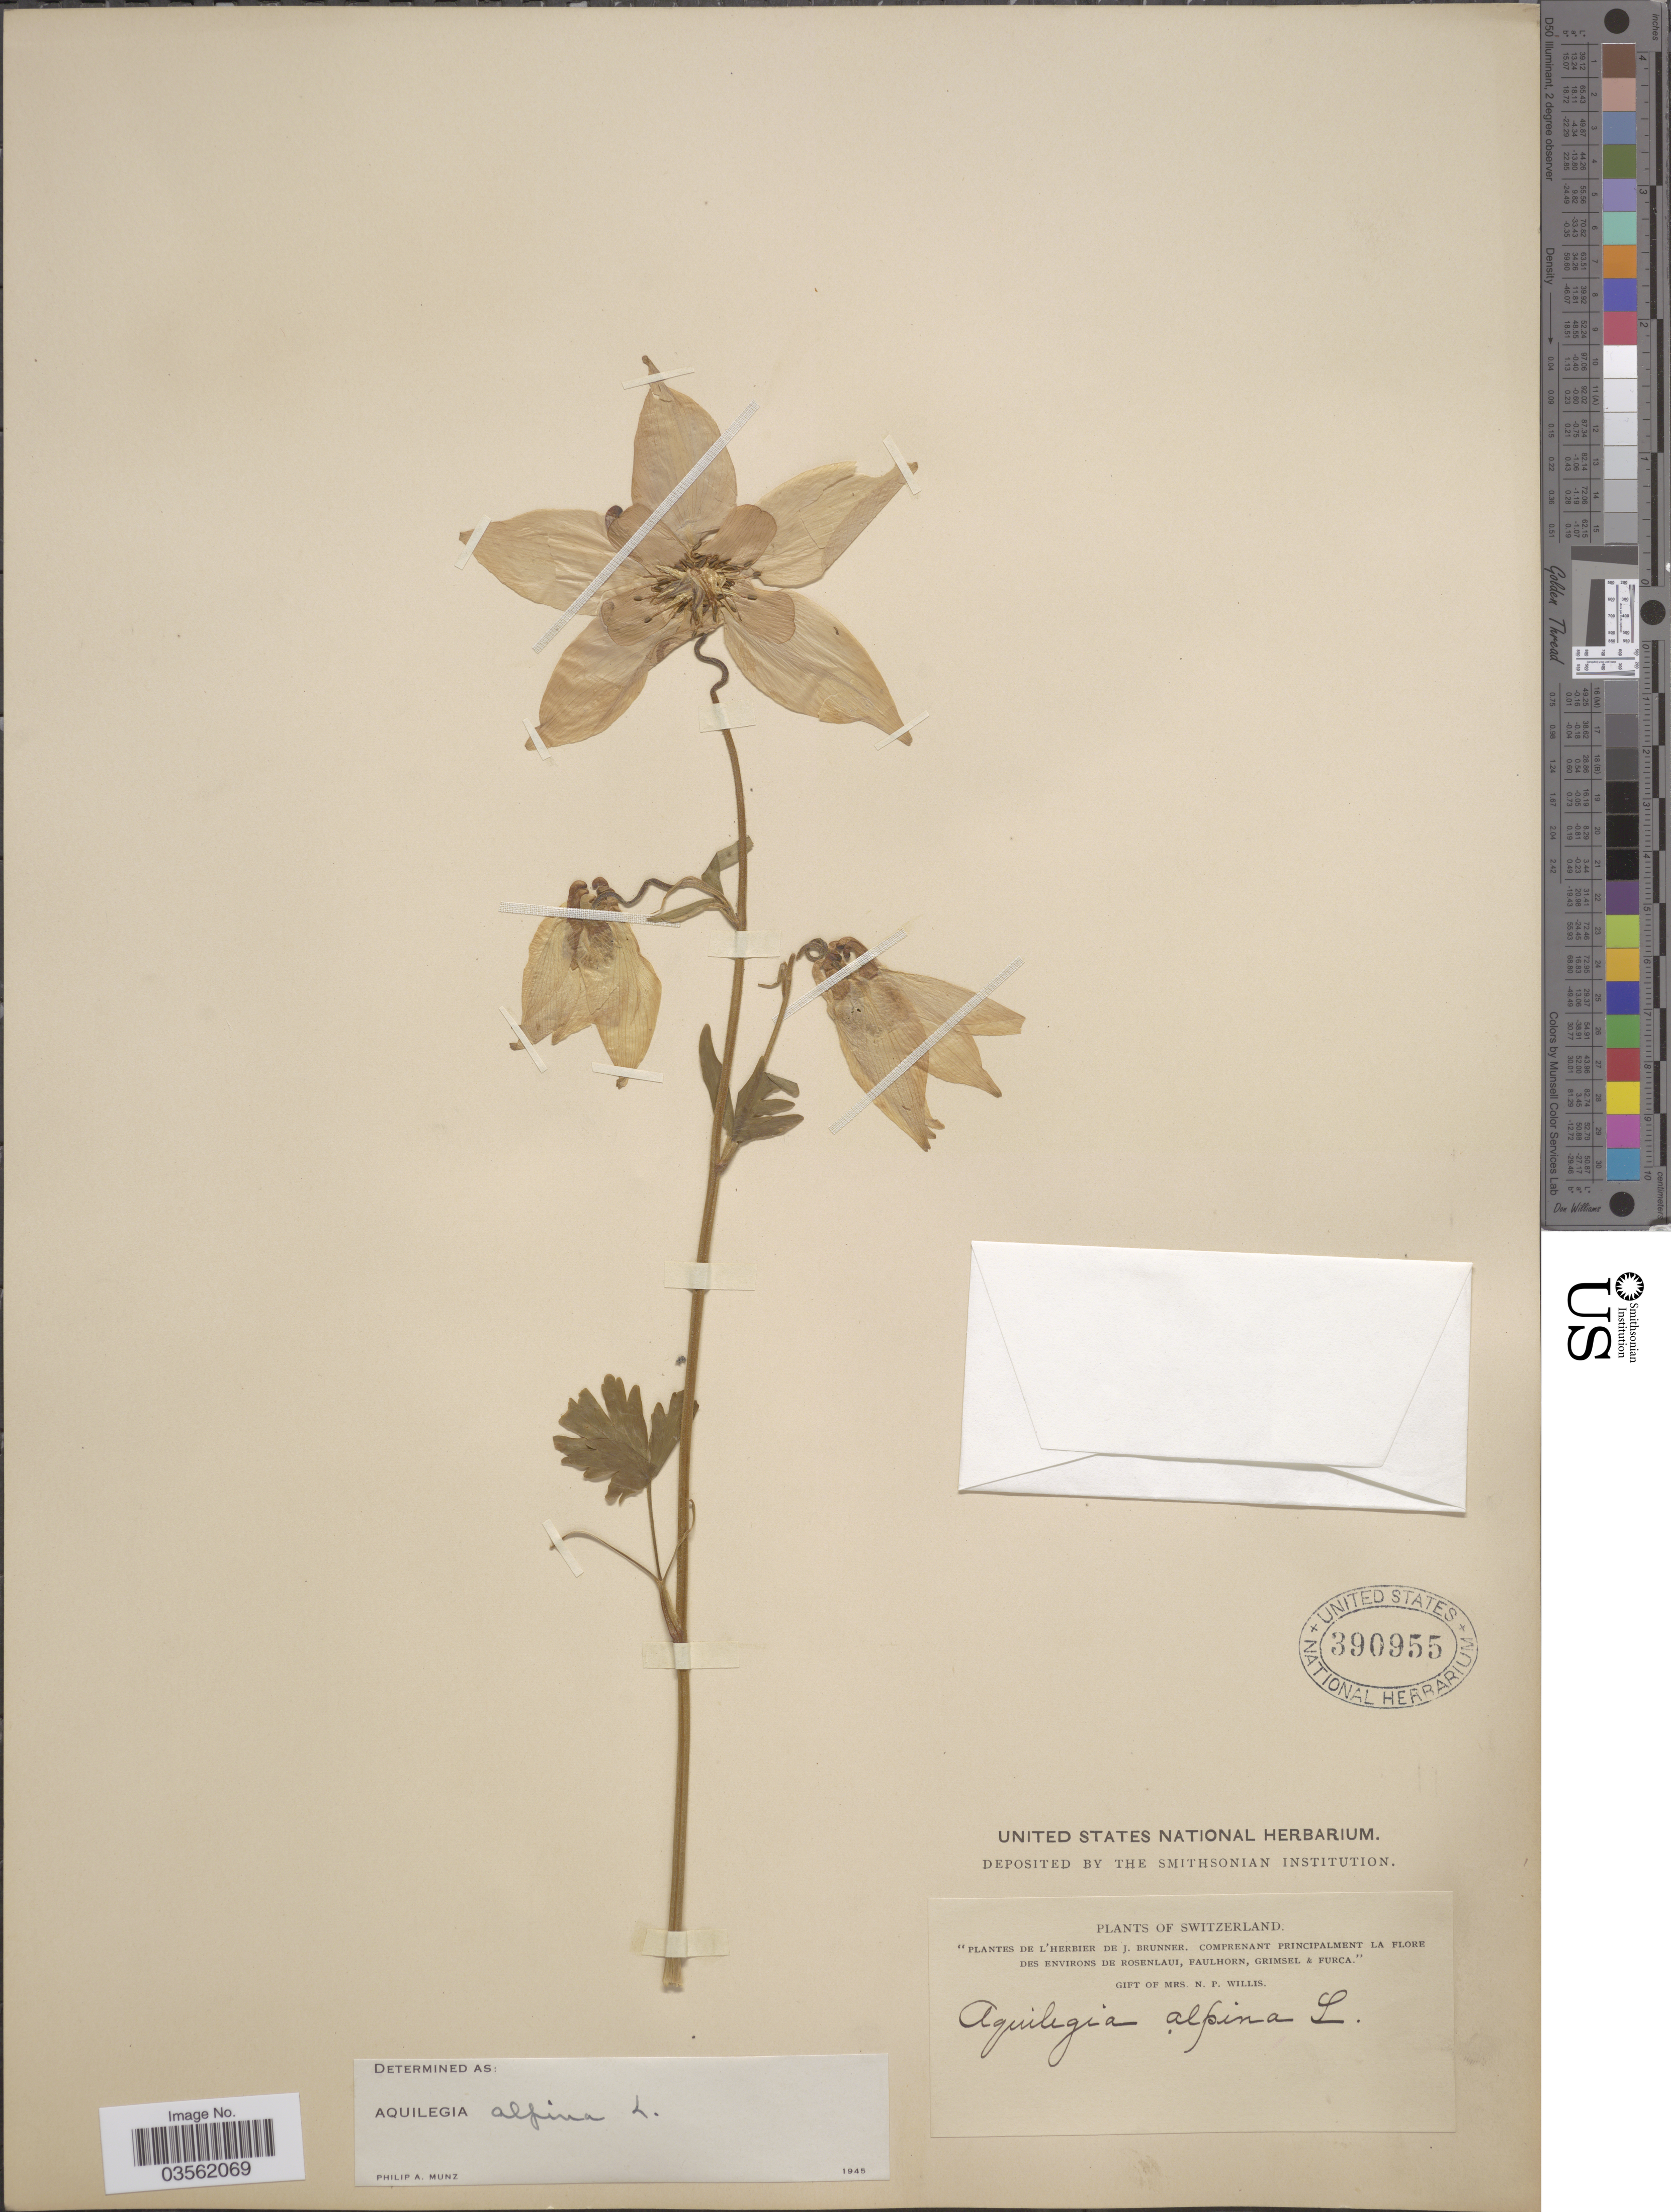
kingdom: Plantae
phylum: Tracheophyta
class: Magnoliopsida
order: Ranunculales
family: Ranunculaceae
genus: Aquilegia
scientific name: Aquilegia alpina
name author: L.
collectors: ex herb. J. Brunner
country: Switzerland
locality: Environs de Roselaui, Faulhorn, Grimsel & Furca.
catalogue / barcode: US 390955